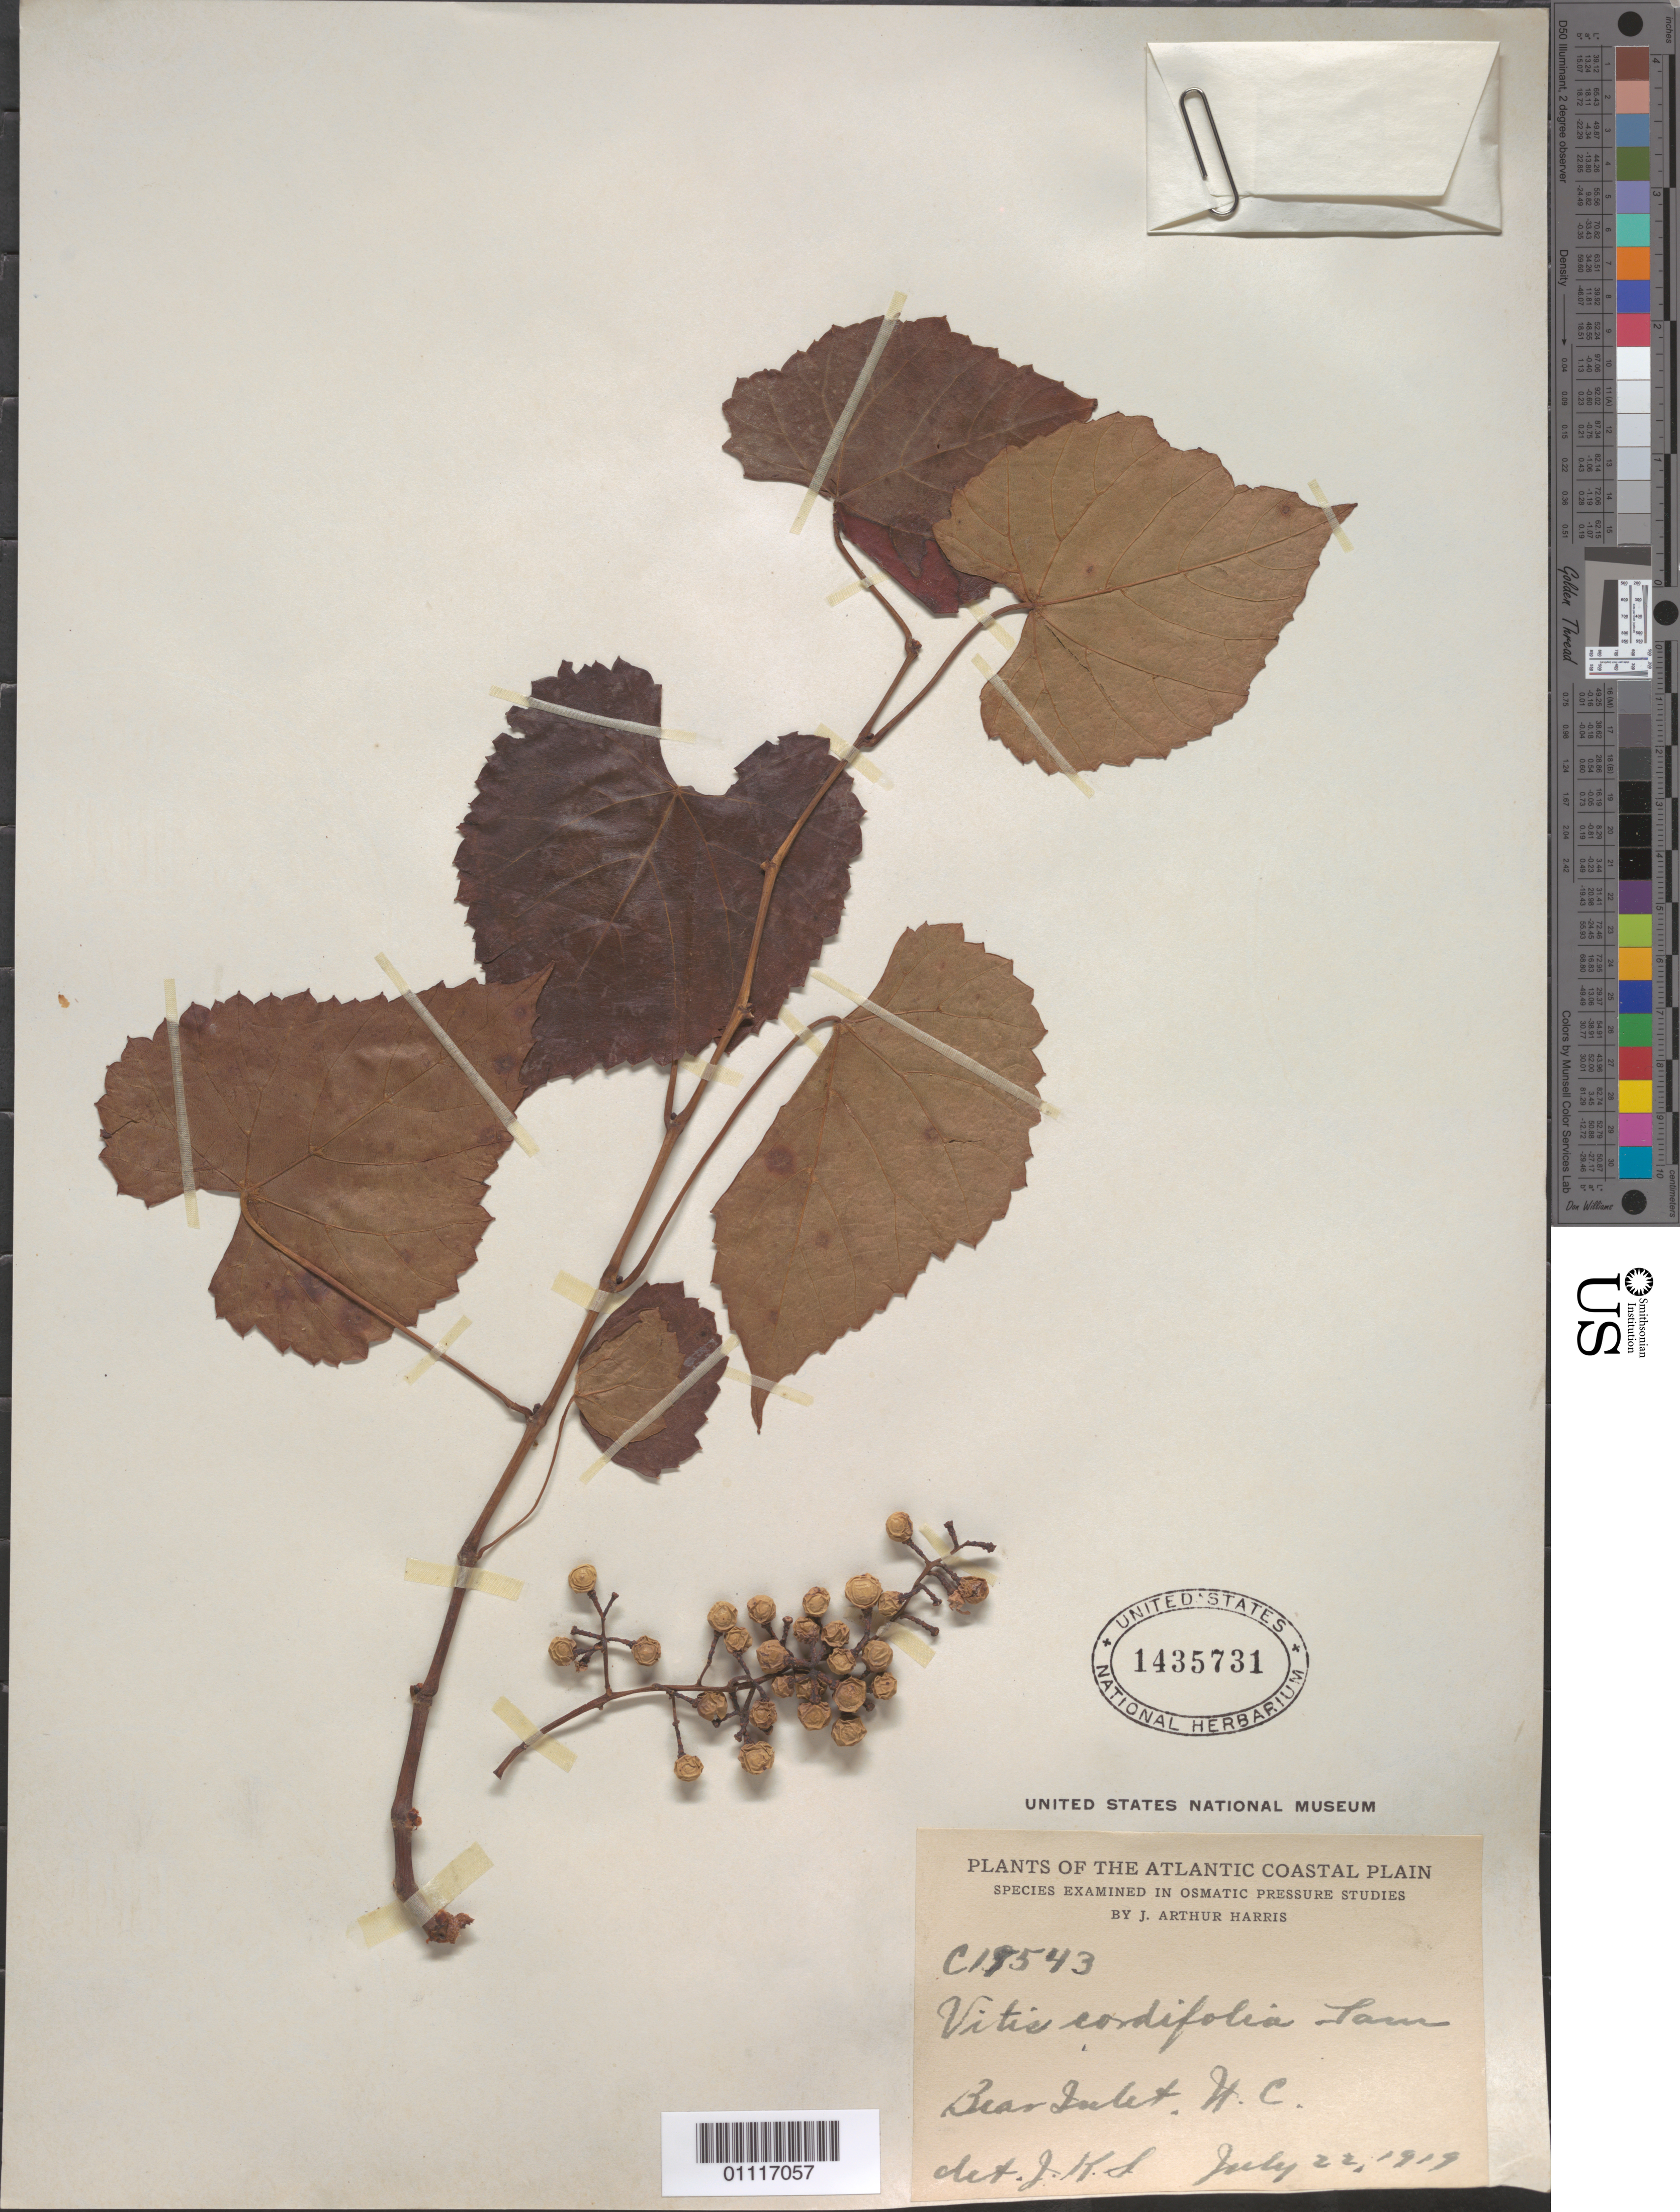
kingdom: Plantae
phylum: Tracheophyta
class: Magnoliopsida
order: Vitales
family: Vitaceae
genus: Vitis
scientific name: Vitis cordifolia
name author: Michx.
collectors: J. A. Harris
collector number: C19543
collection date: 1919-07-22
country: United States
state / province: North Carolina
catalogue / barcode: US 1435731